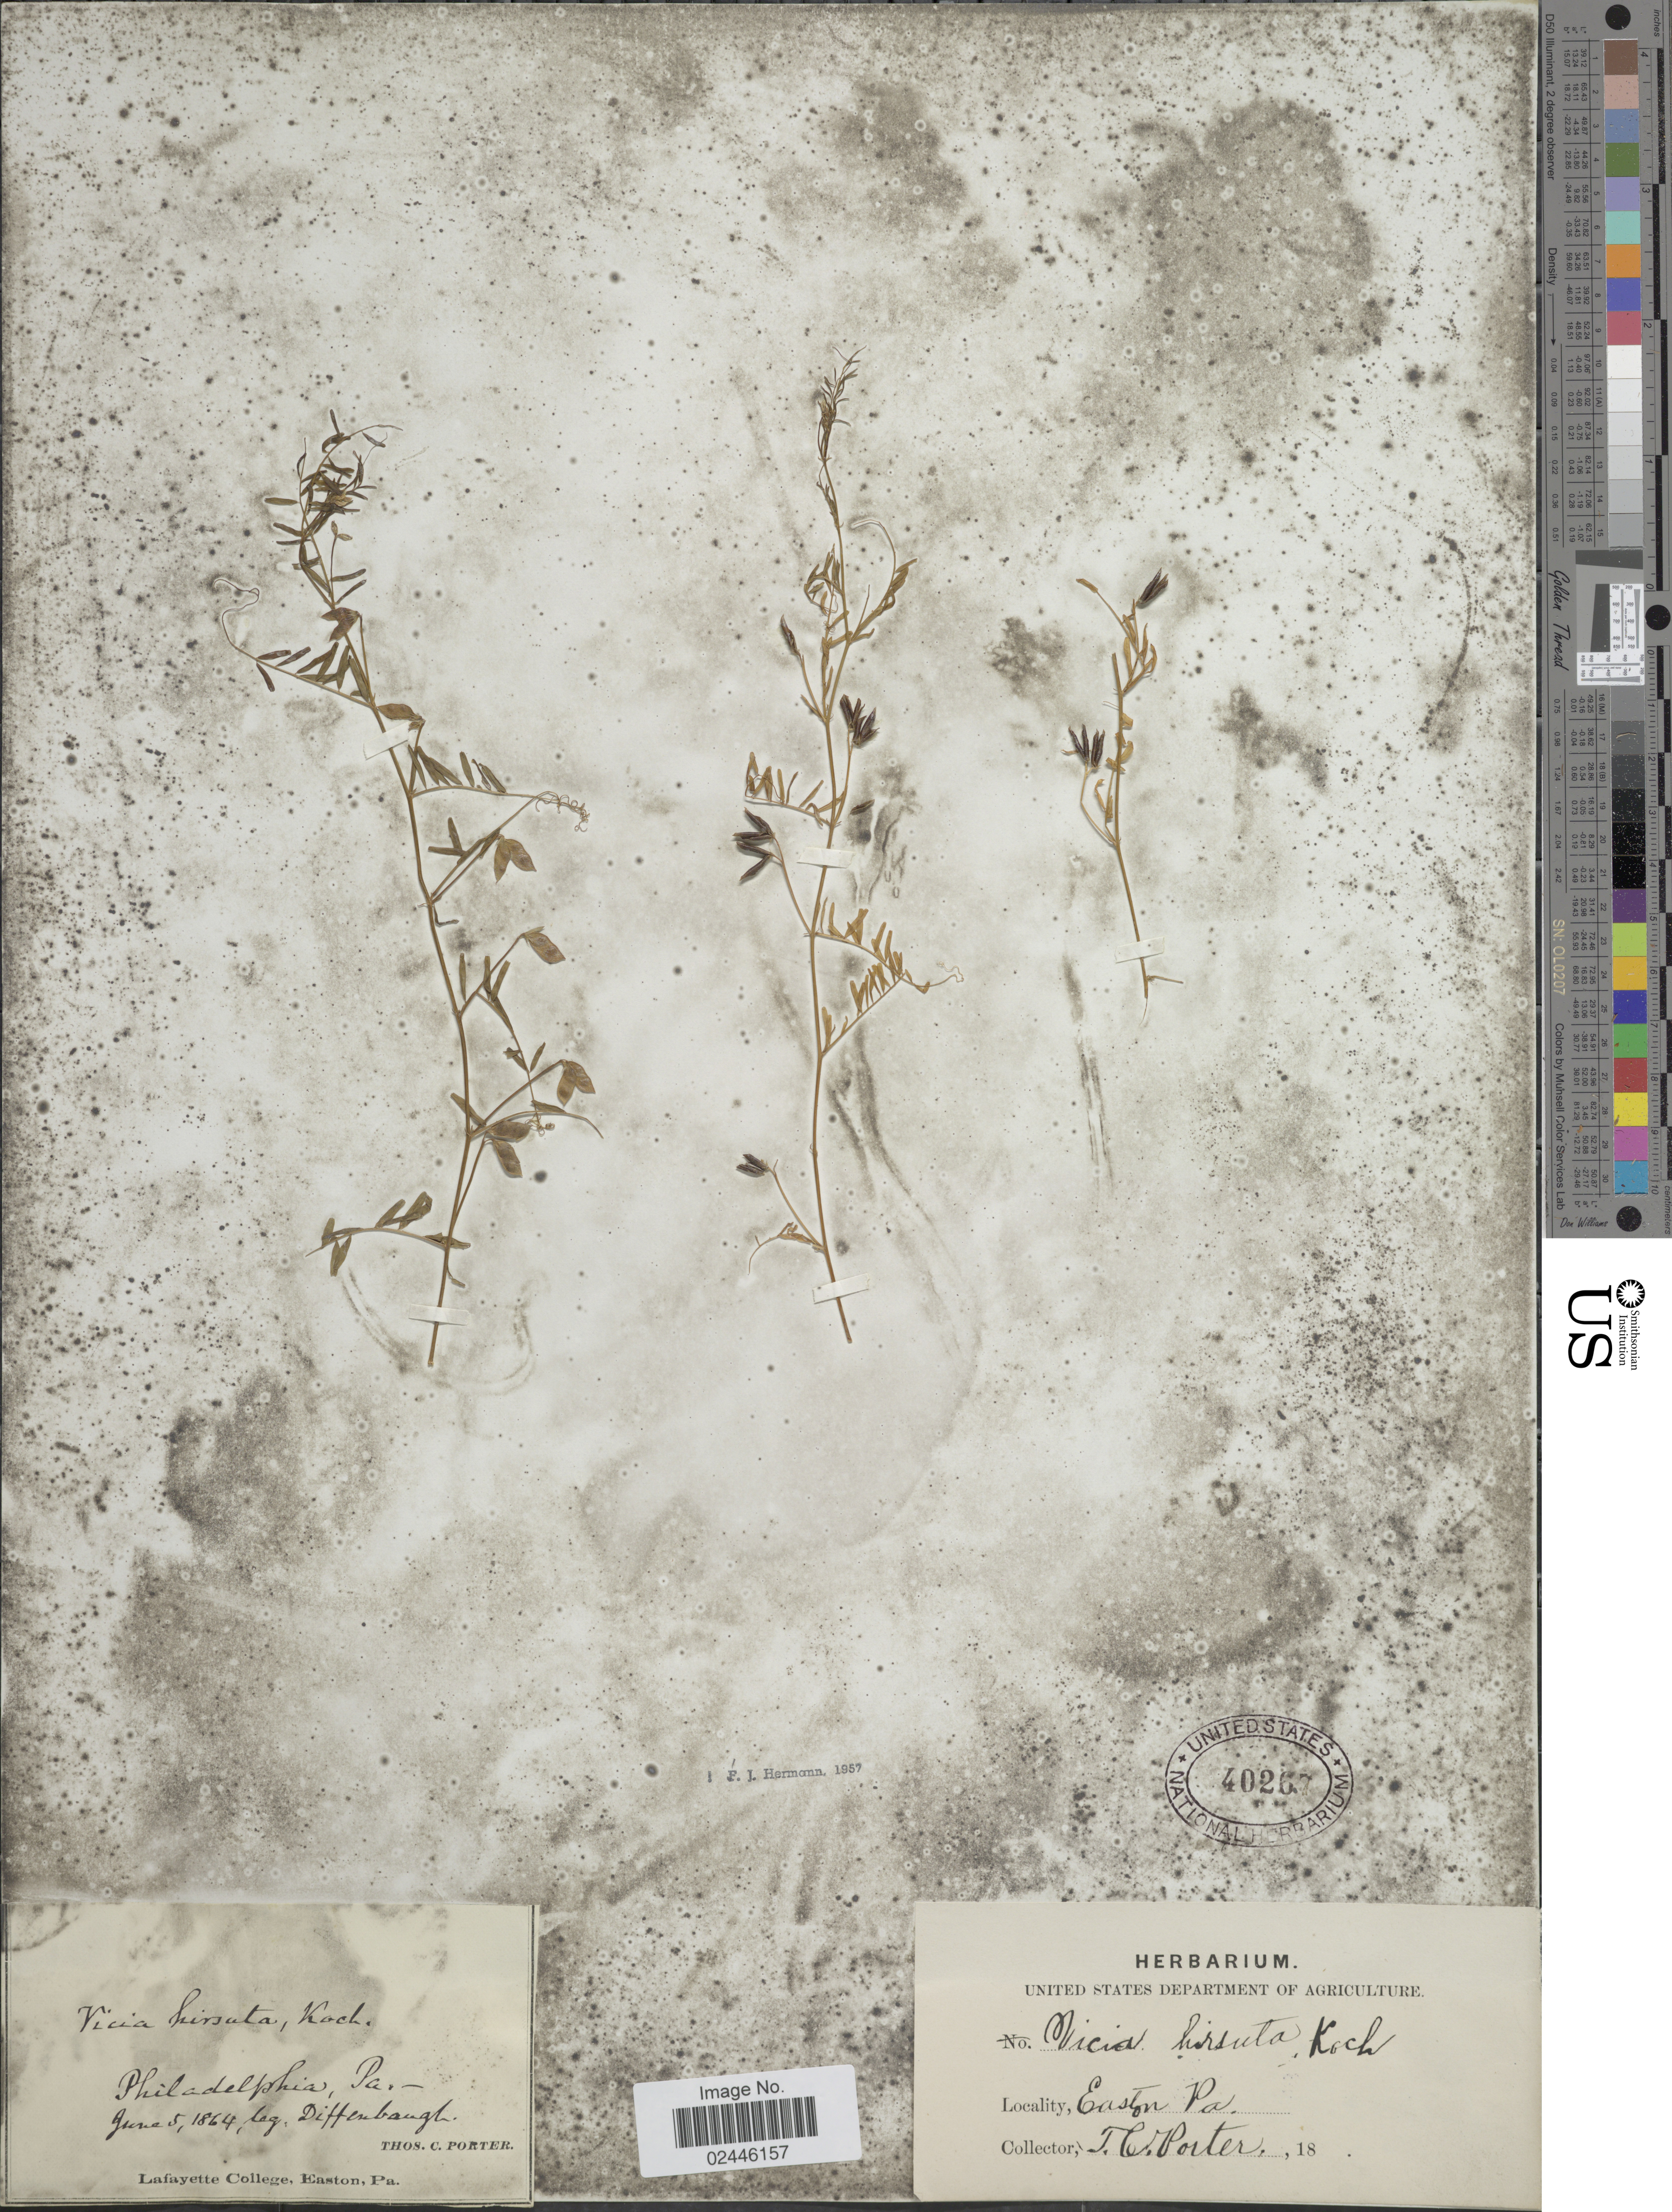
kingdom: Plantae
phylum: Tracheophyta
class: Magnoliopsida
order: Fabales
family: Fabaceae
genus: Vicia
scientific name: Vicia hirsuta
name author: (L.) A. Gray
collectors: Diffenbaugh & T. Porter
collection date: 1864-06-05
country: United States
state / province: Pennsylvania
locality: Philadelphia, Easton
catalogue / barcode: US 40267